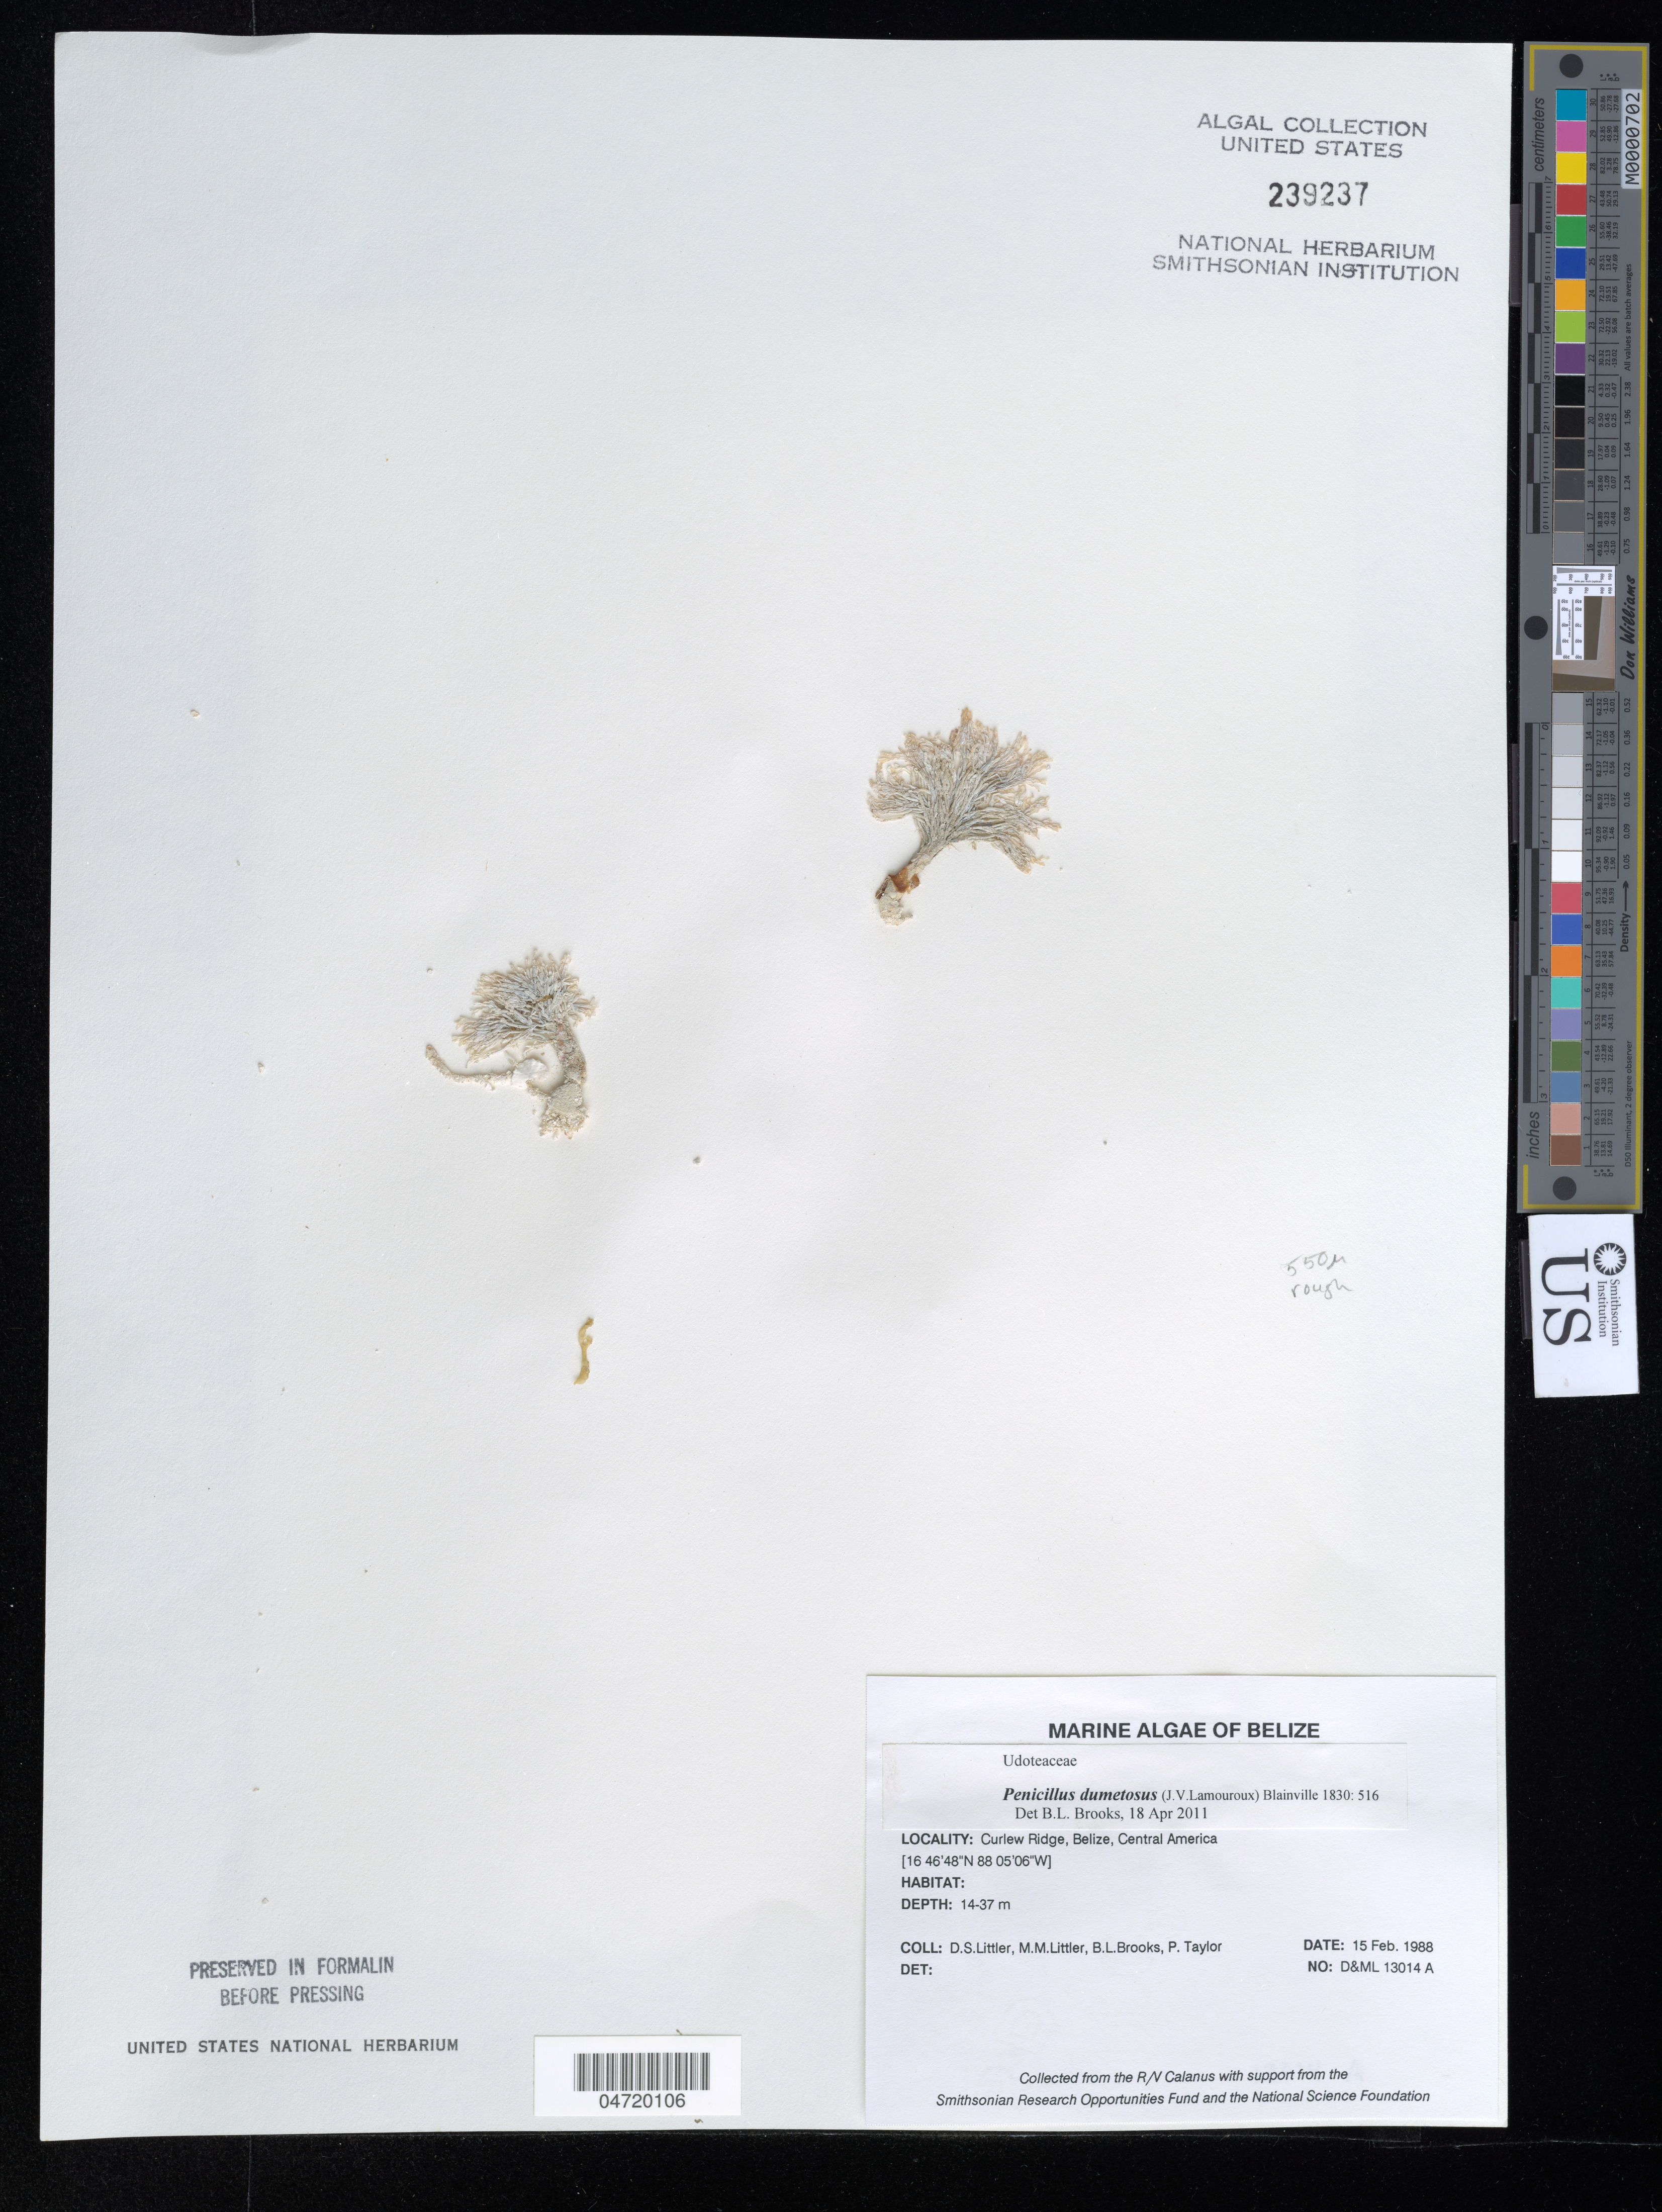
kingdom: Plantae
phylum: Chlorophyta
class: Ulvophyceae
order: Bryopsidales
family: Udoteaceae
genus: Penicillus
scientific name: Penicillus dumetosus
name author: (J.V.Lamouroux) Blainville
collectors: D. S. Littler, M. M. Littler, B. Brooks & P. Taylor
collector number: D&ML13014A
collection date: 1988-02-15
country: Belize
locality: Curlew Ridge.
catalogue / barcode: US 239237